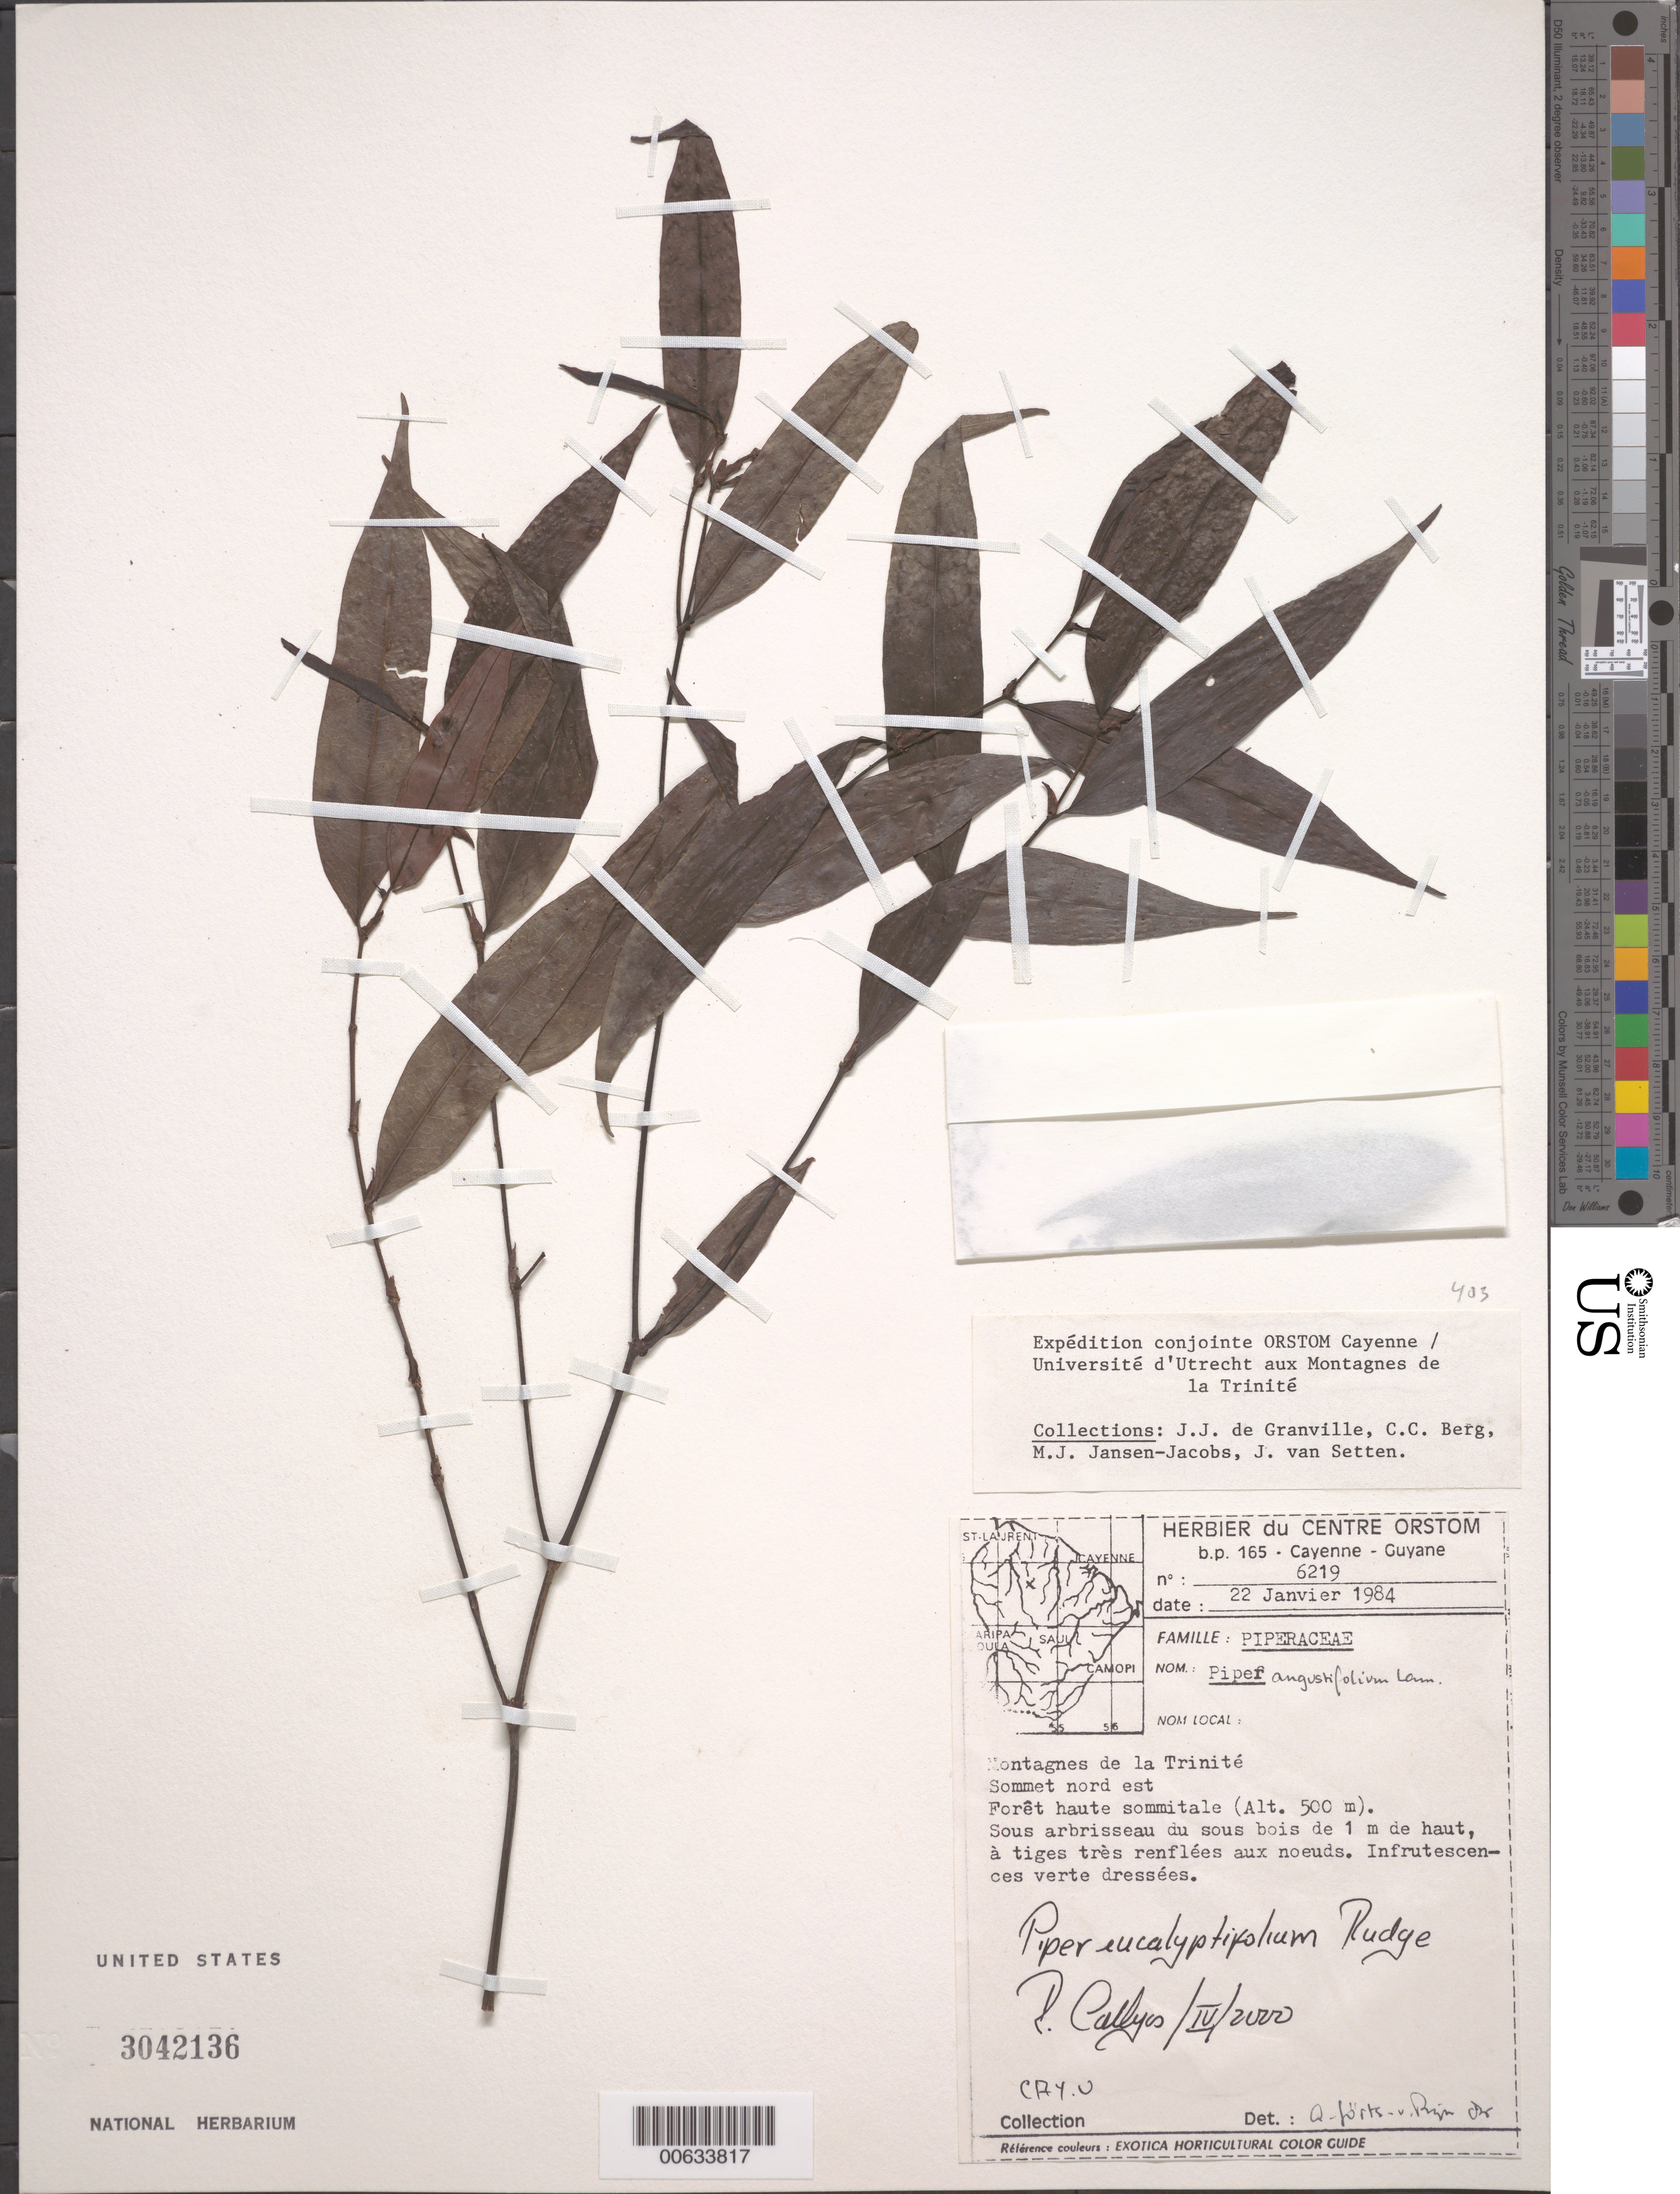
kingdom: Plantae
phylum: Tracheophyta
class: Magnoliopsida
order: Piperales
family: Piperaceae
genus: Piper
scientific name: Piper eucalyptifolium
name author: Rudge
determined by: Callejas, Ricardo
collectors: J.-J. de Granville, C. C. Berg, M. J. Jansen-Jacobs & J. van Setten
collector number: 6219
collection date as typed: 22-Jan-84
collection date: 1984-01-22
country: French Guiana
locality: Montagnes de la Trinité, sommet NE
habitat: Forêt haute sommitale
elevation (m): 500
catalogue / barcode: US 3042136